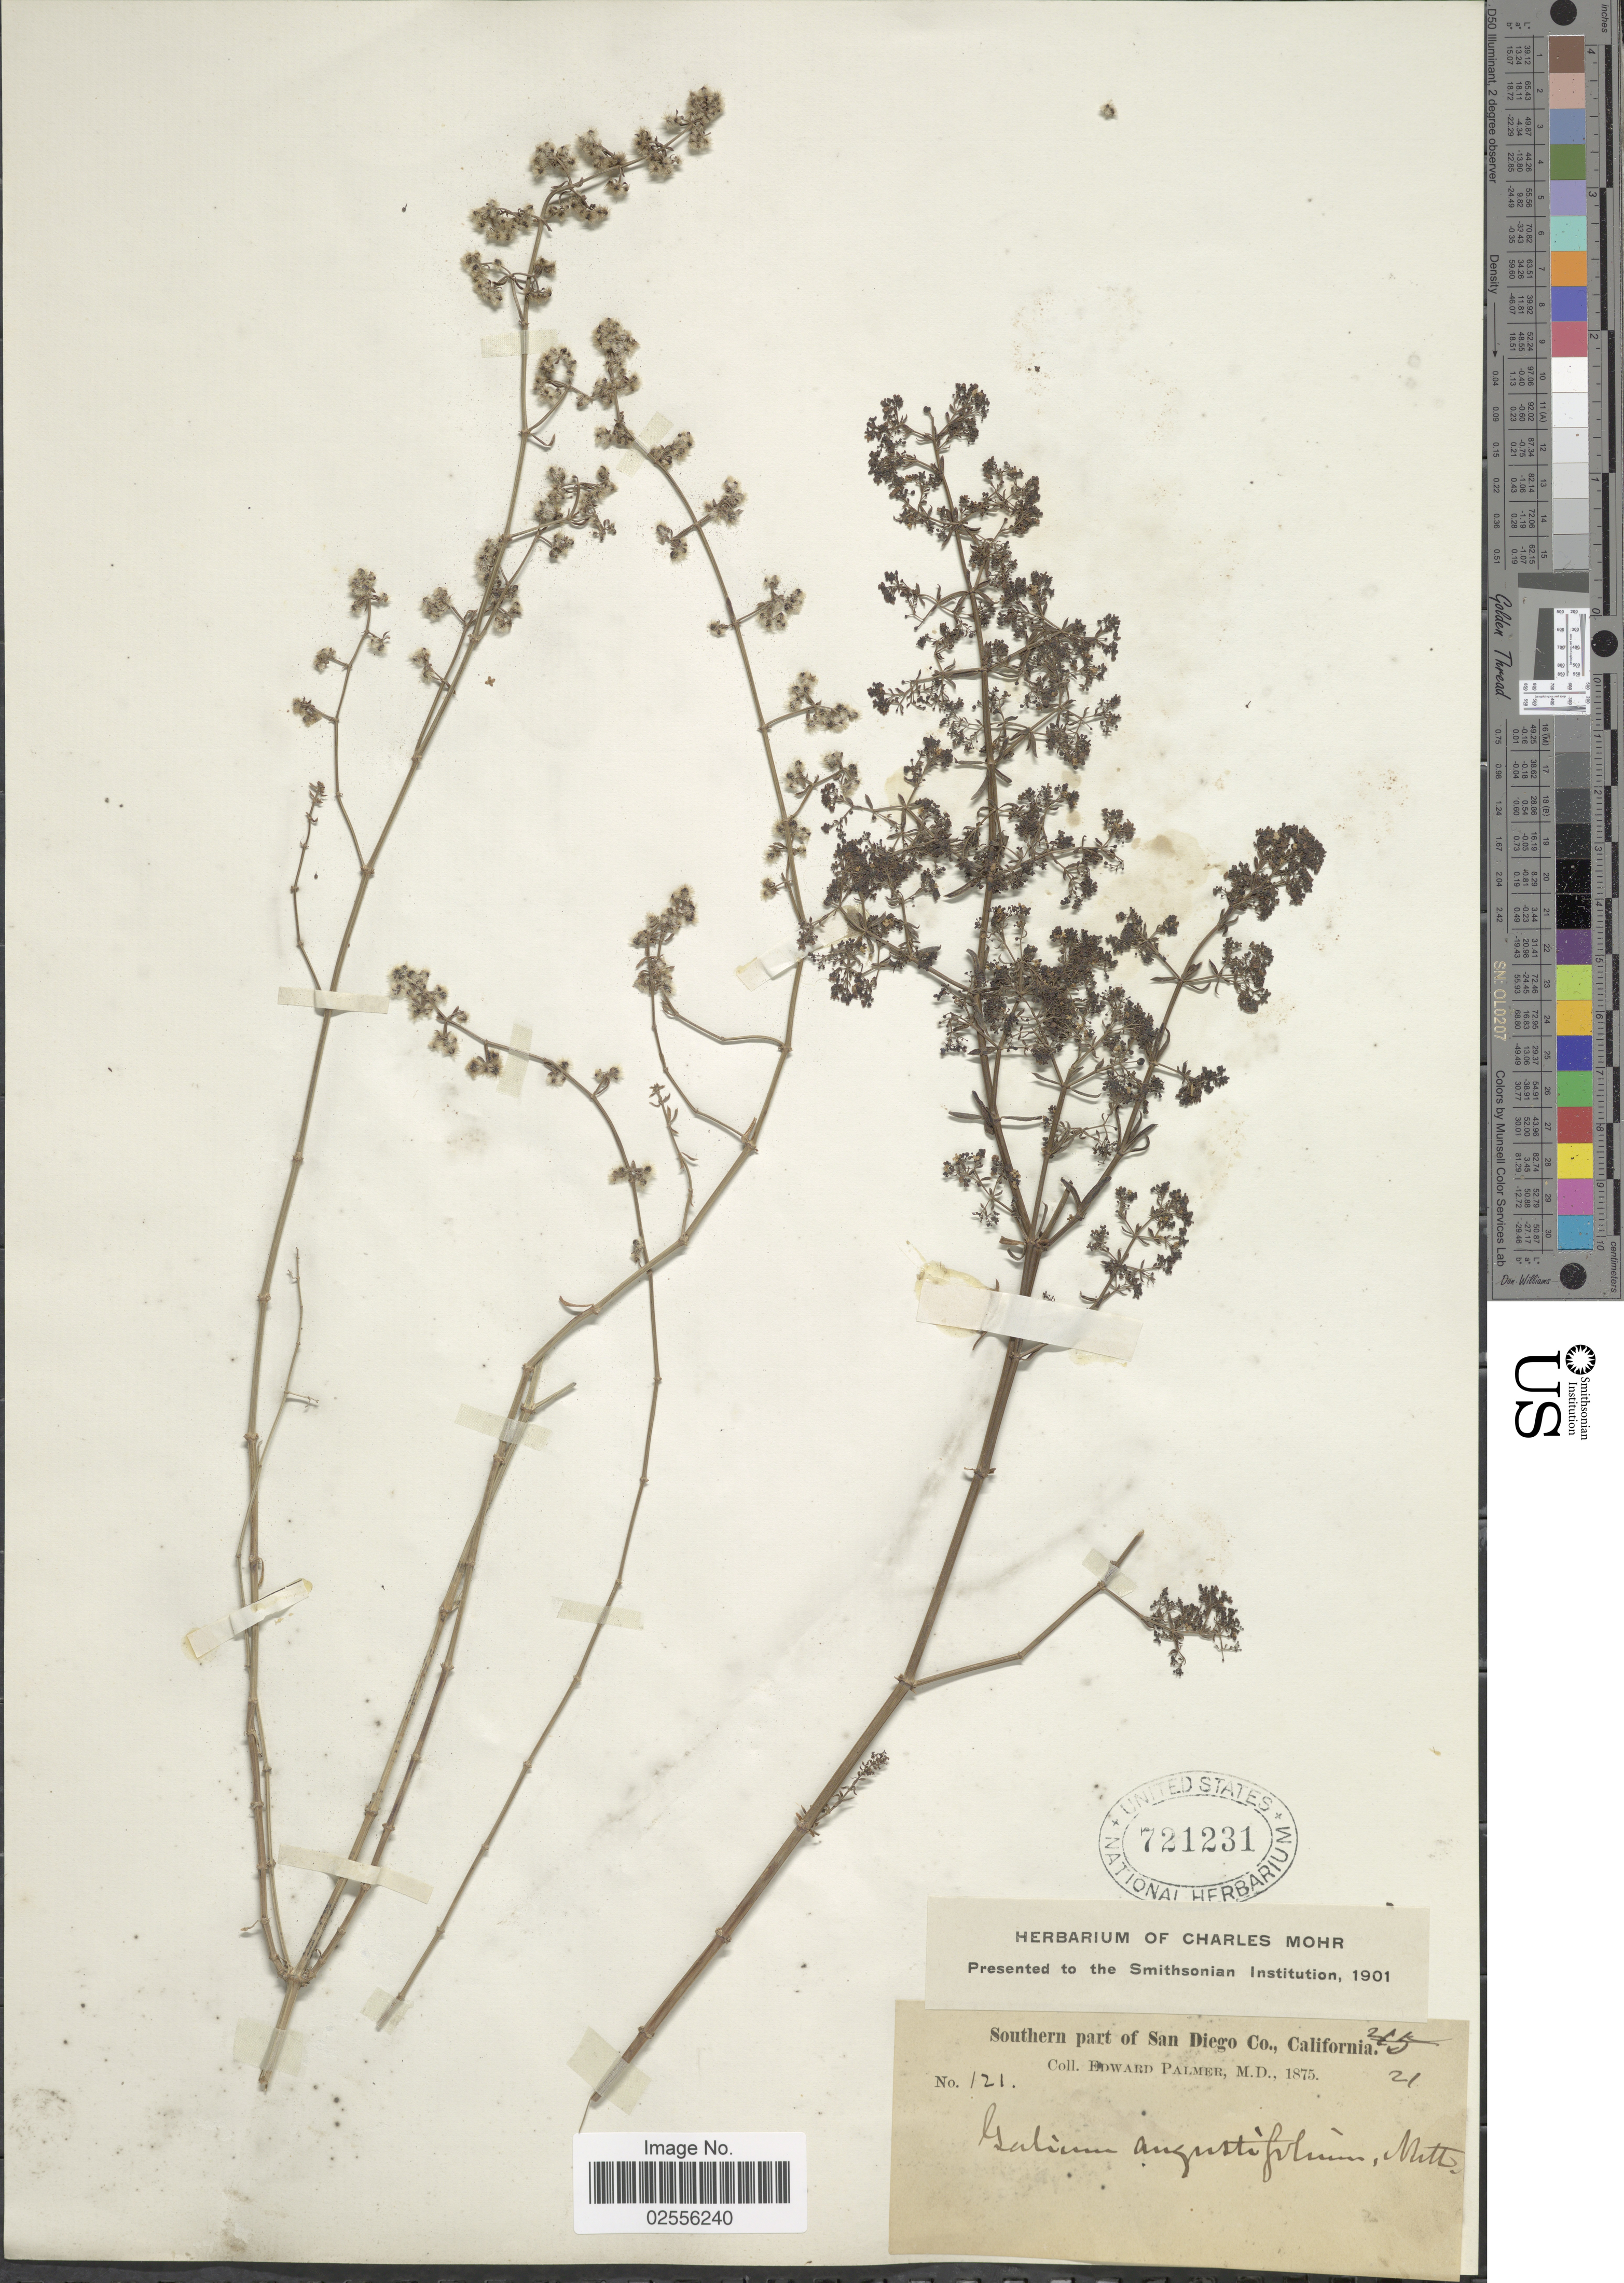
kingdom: Plantae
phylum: Tracheophyta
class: Magnoliopsida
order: Gentianales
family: Rubiaceae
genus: Galium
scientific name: Galium angustifolium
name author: Nutt.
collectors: E. Palmer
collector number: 121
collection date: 1875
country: United States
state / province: California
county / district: San Diego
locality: Southern part of San Diego Co.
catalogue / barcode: US 721231